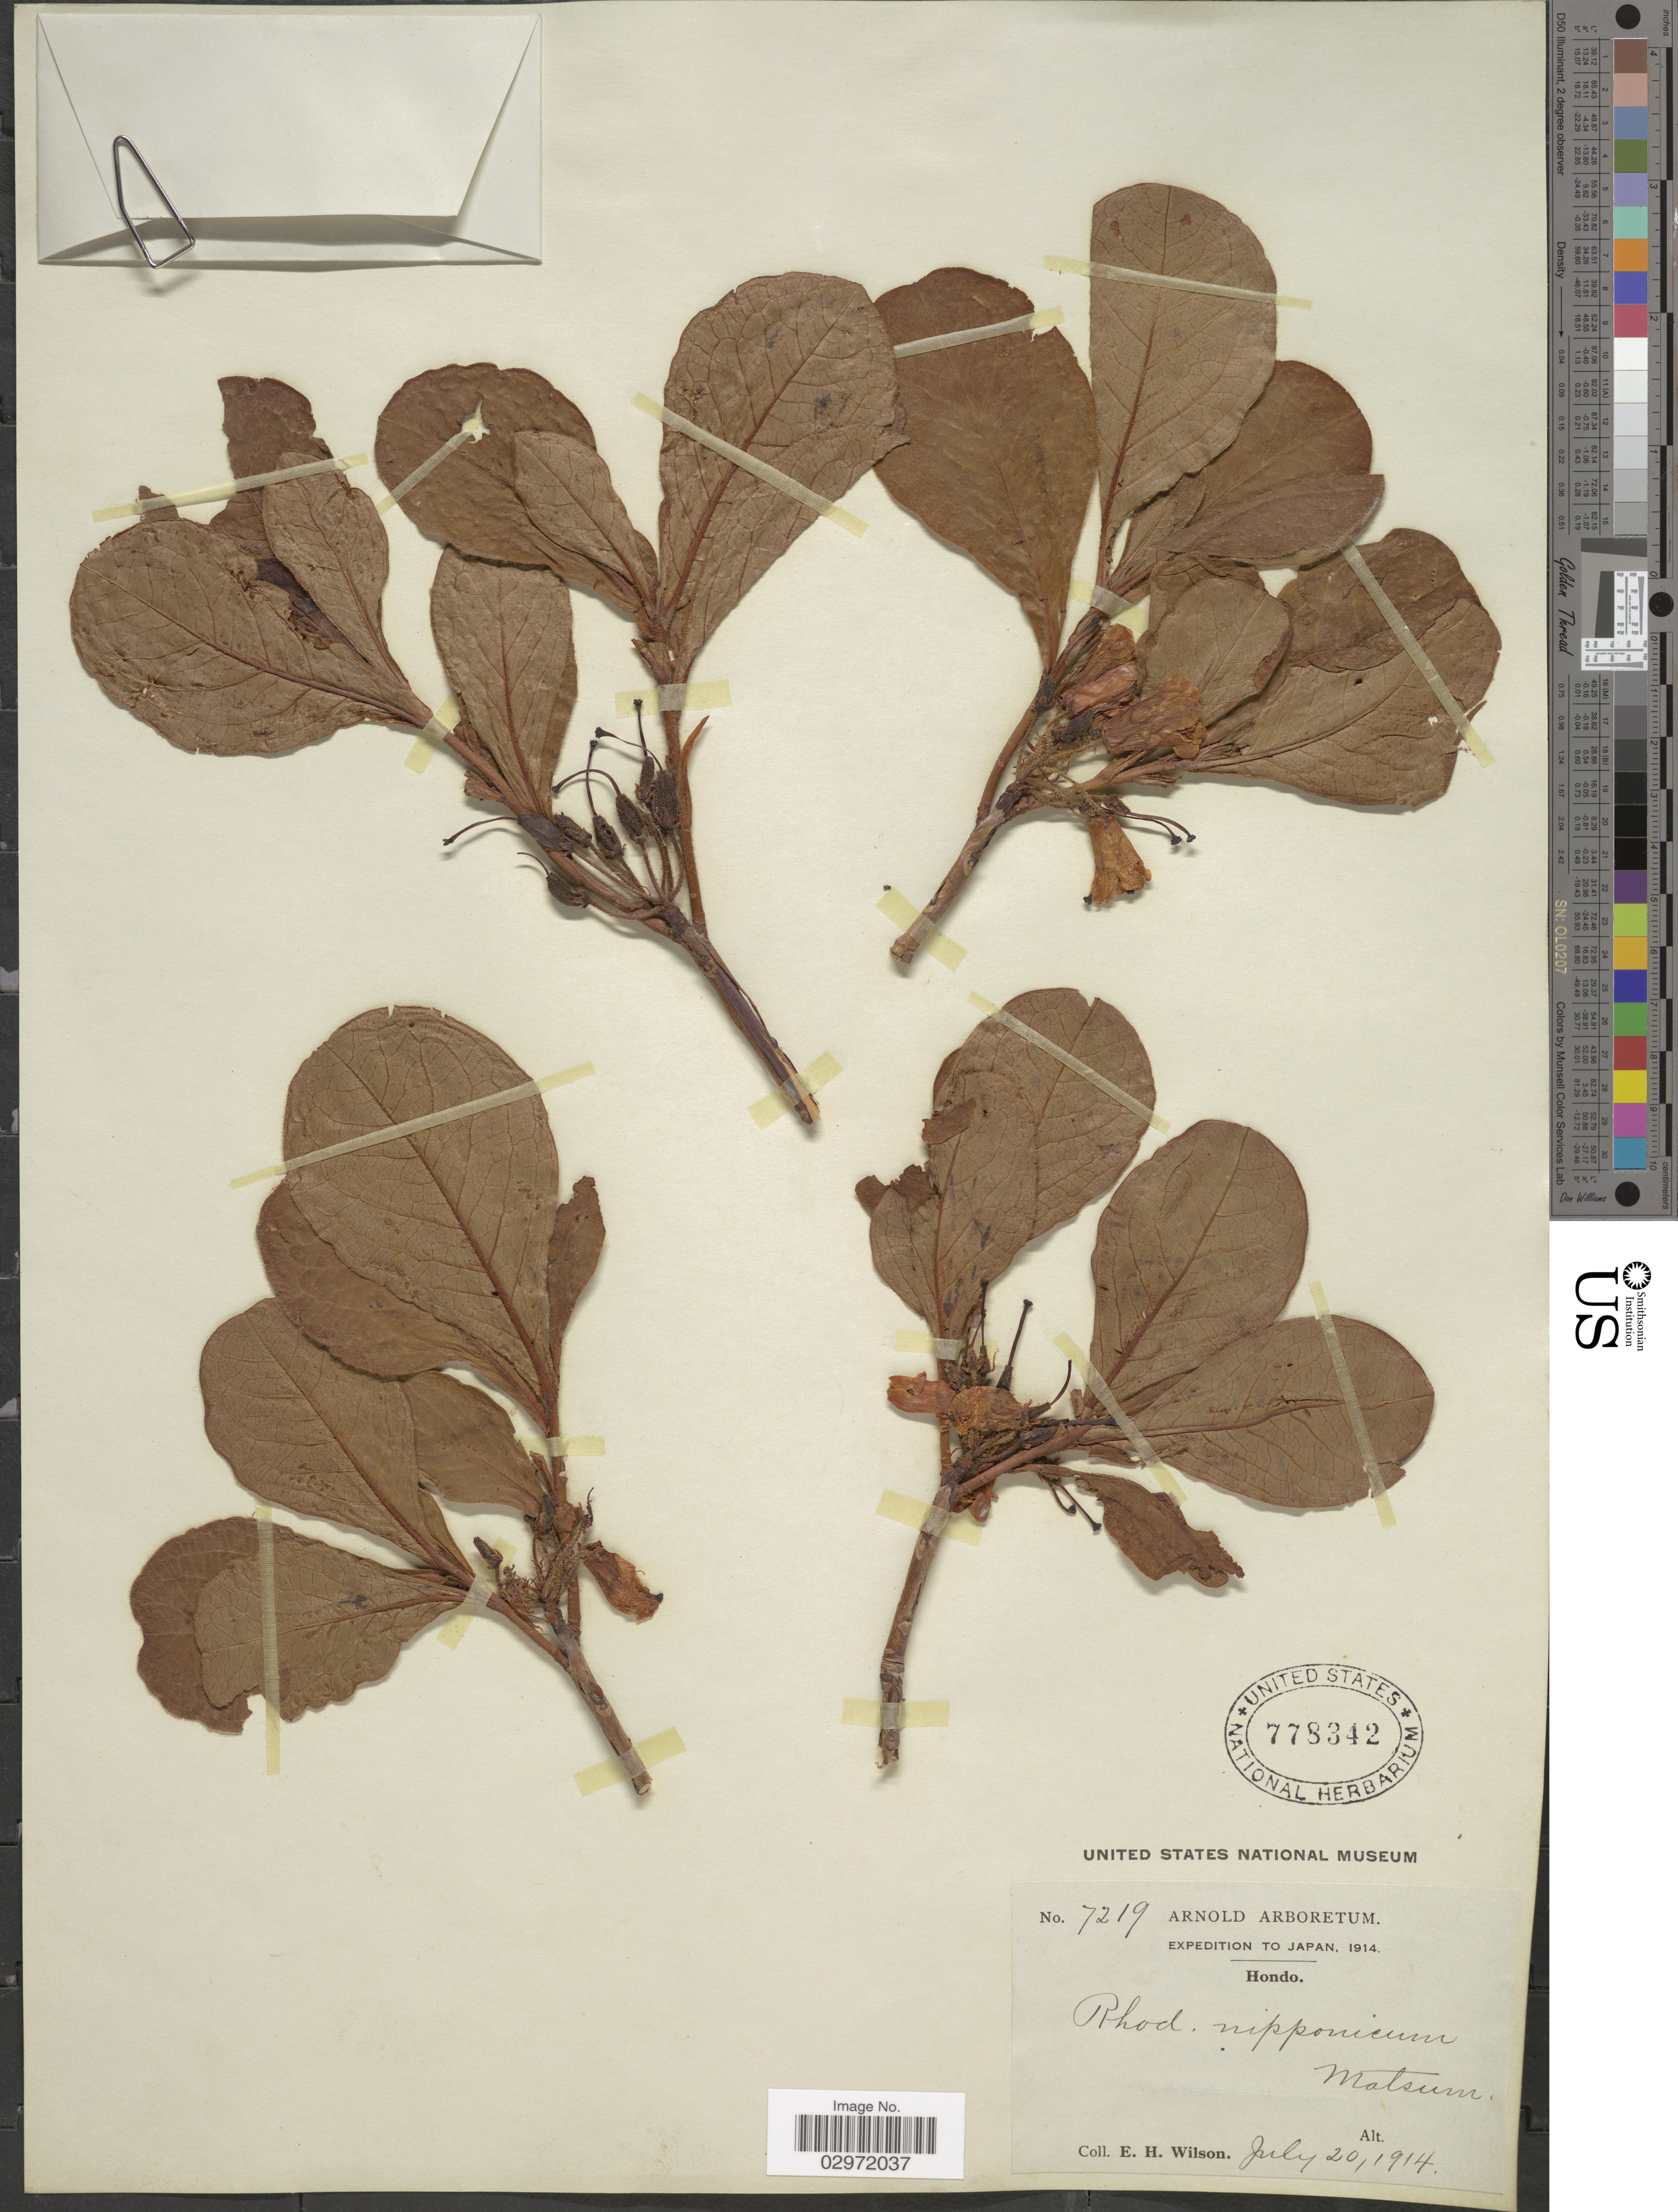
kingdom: Plantae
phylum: Tracheophyta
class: Magnoliopsida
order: Ericales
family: Ericaceae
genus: Rhododendron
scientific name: Rhododendron nipponicum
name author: Matsum.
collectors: E. Wilson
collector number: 7219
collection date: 1914-07-20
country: Japan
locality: Hondo.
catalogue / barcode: US 778342